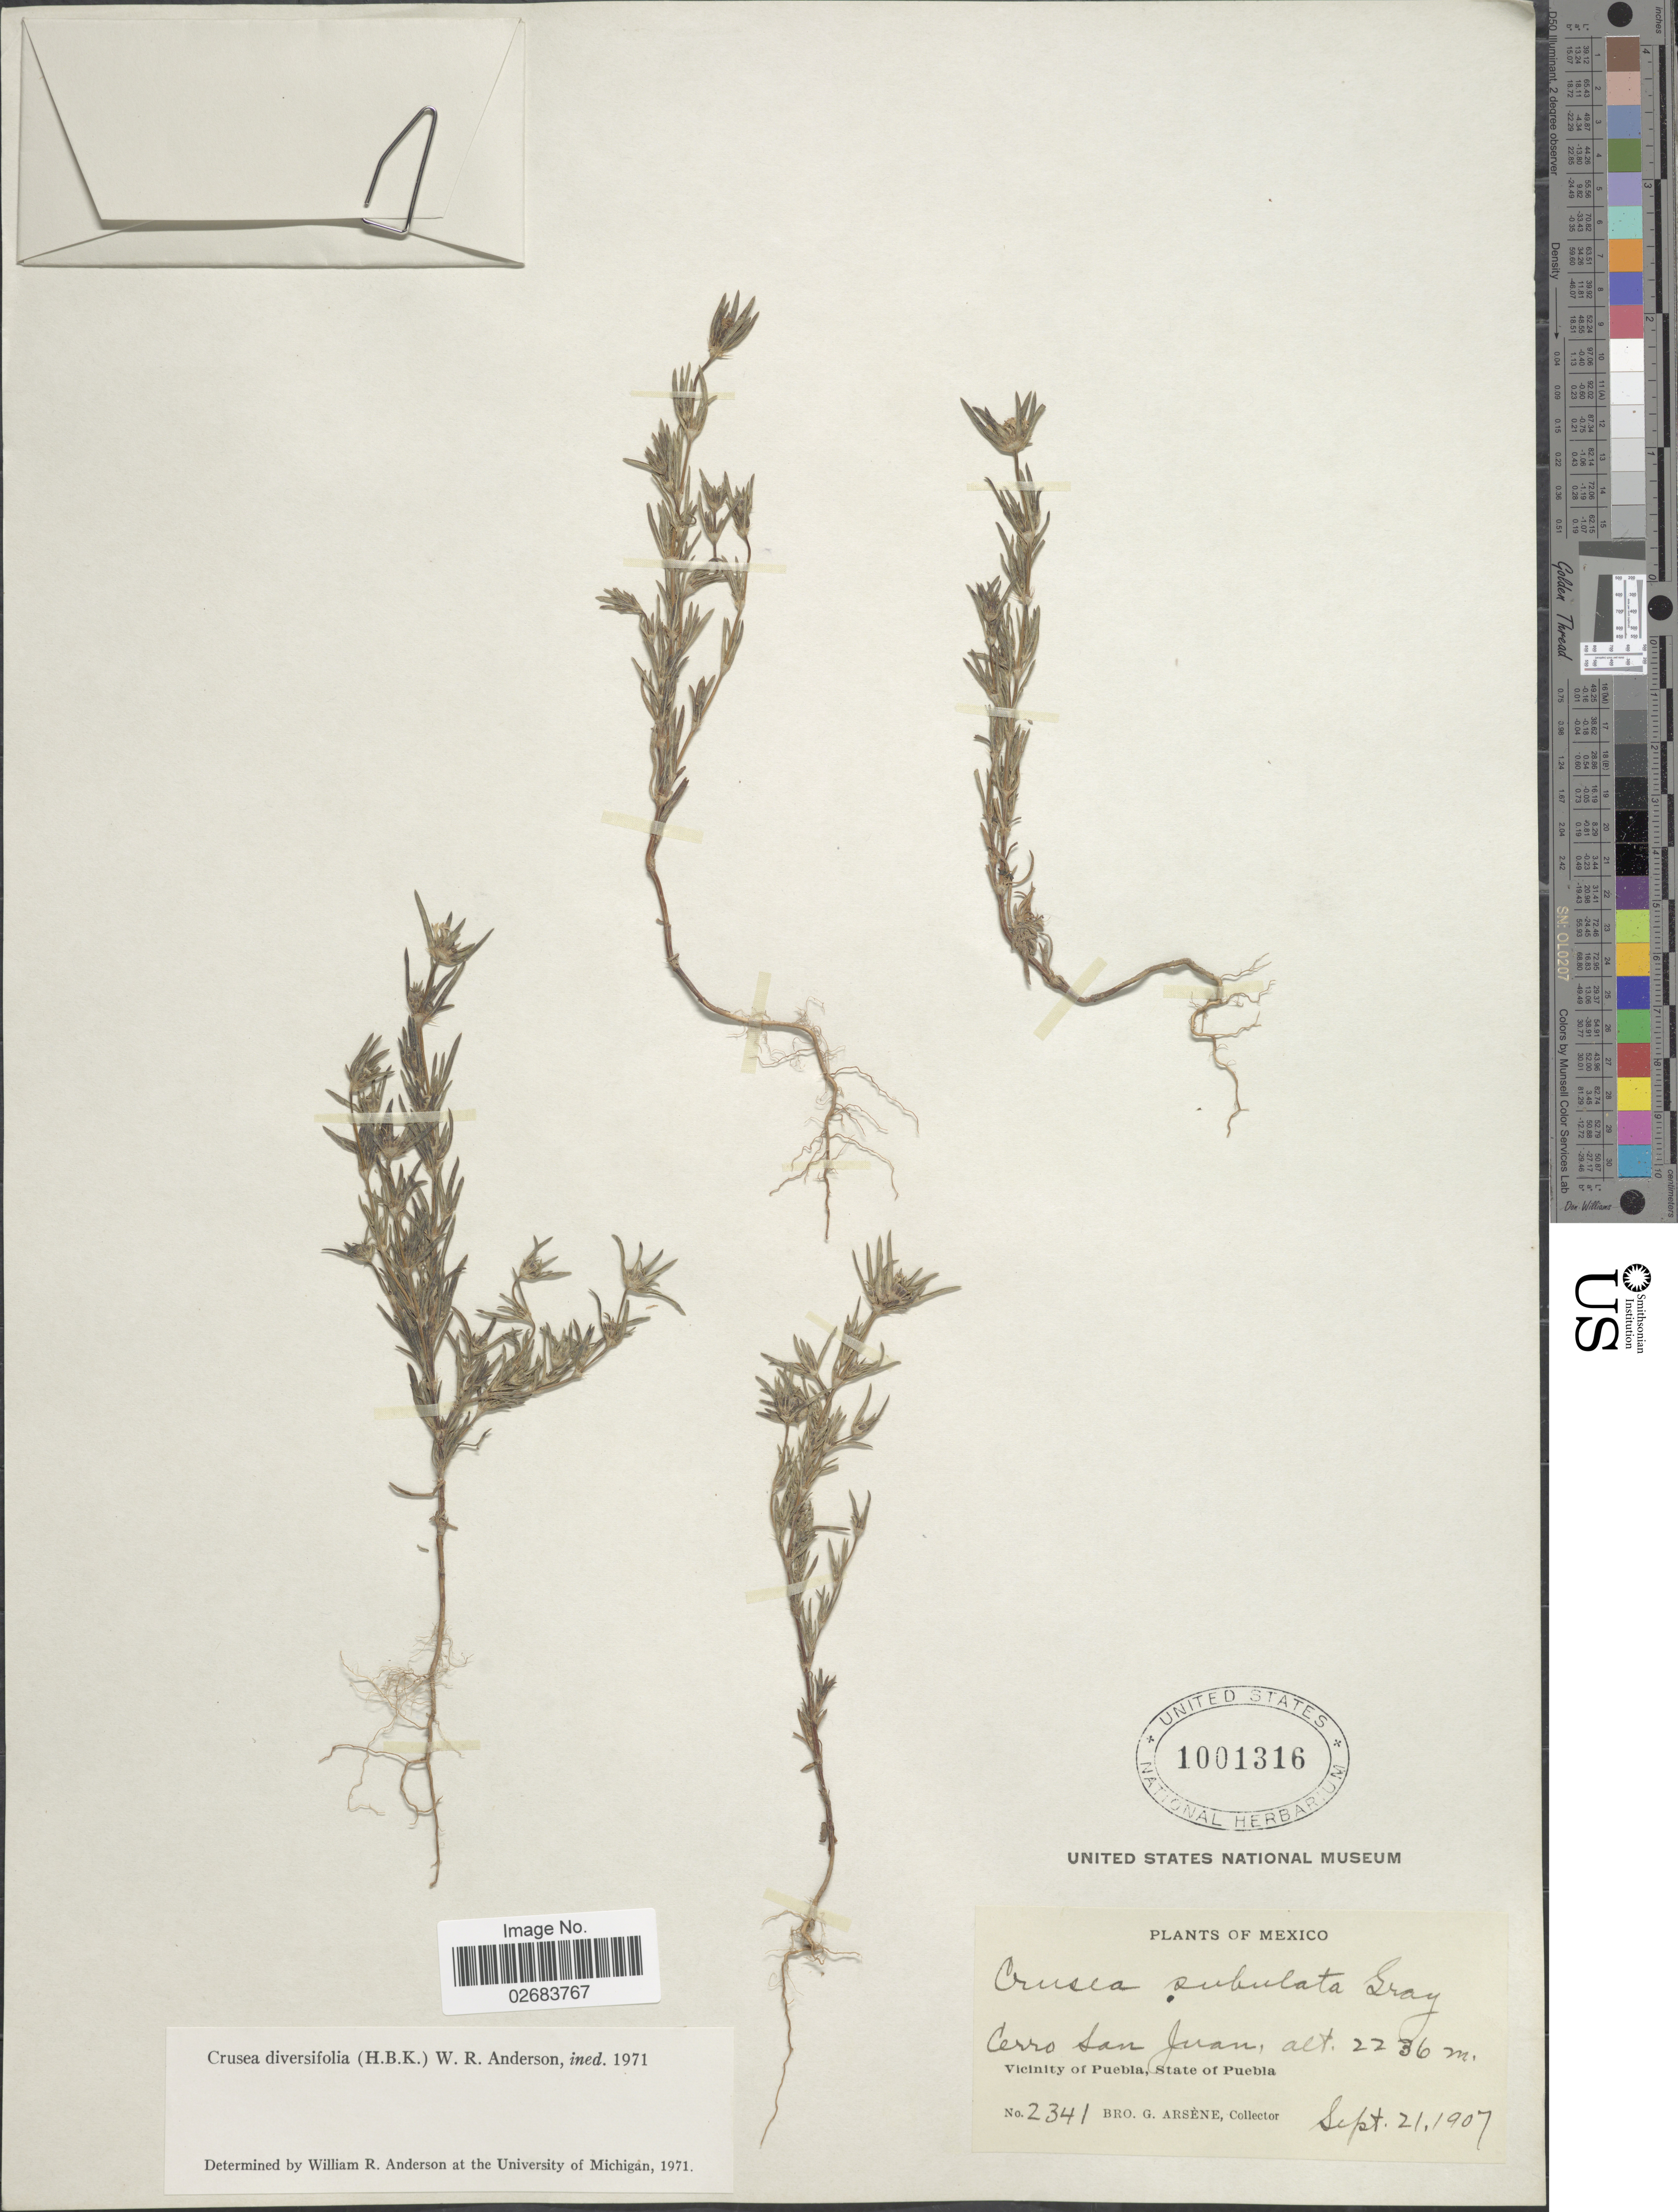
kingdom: Plantae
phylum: Tracheophyta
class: Magnoliopsida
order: Gentianales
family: Rubiaceae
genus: Crusea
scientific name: Crusea diversifolia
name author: (Kunth) W.R. Anderson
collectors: Bro. G. Arsène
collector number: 2341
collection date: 1907-09-21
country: Mexico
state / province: Puebla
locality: Cerro San Juan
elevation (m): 2236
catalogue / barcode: US 1001316